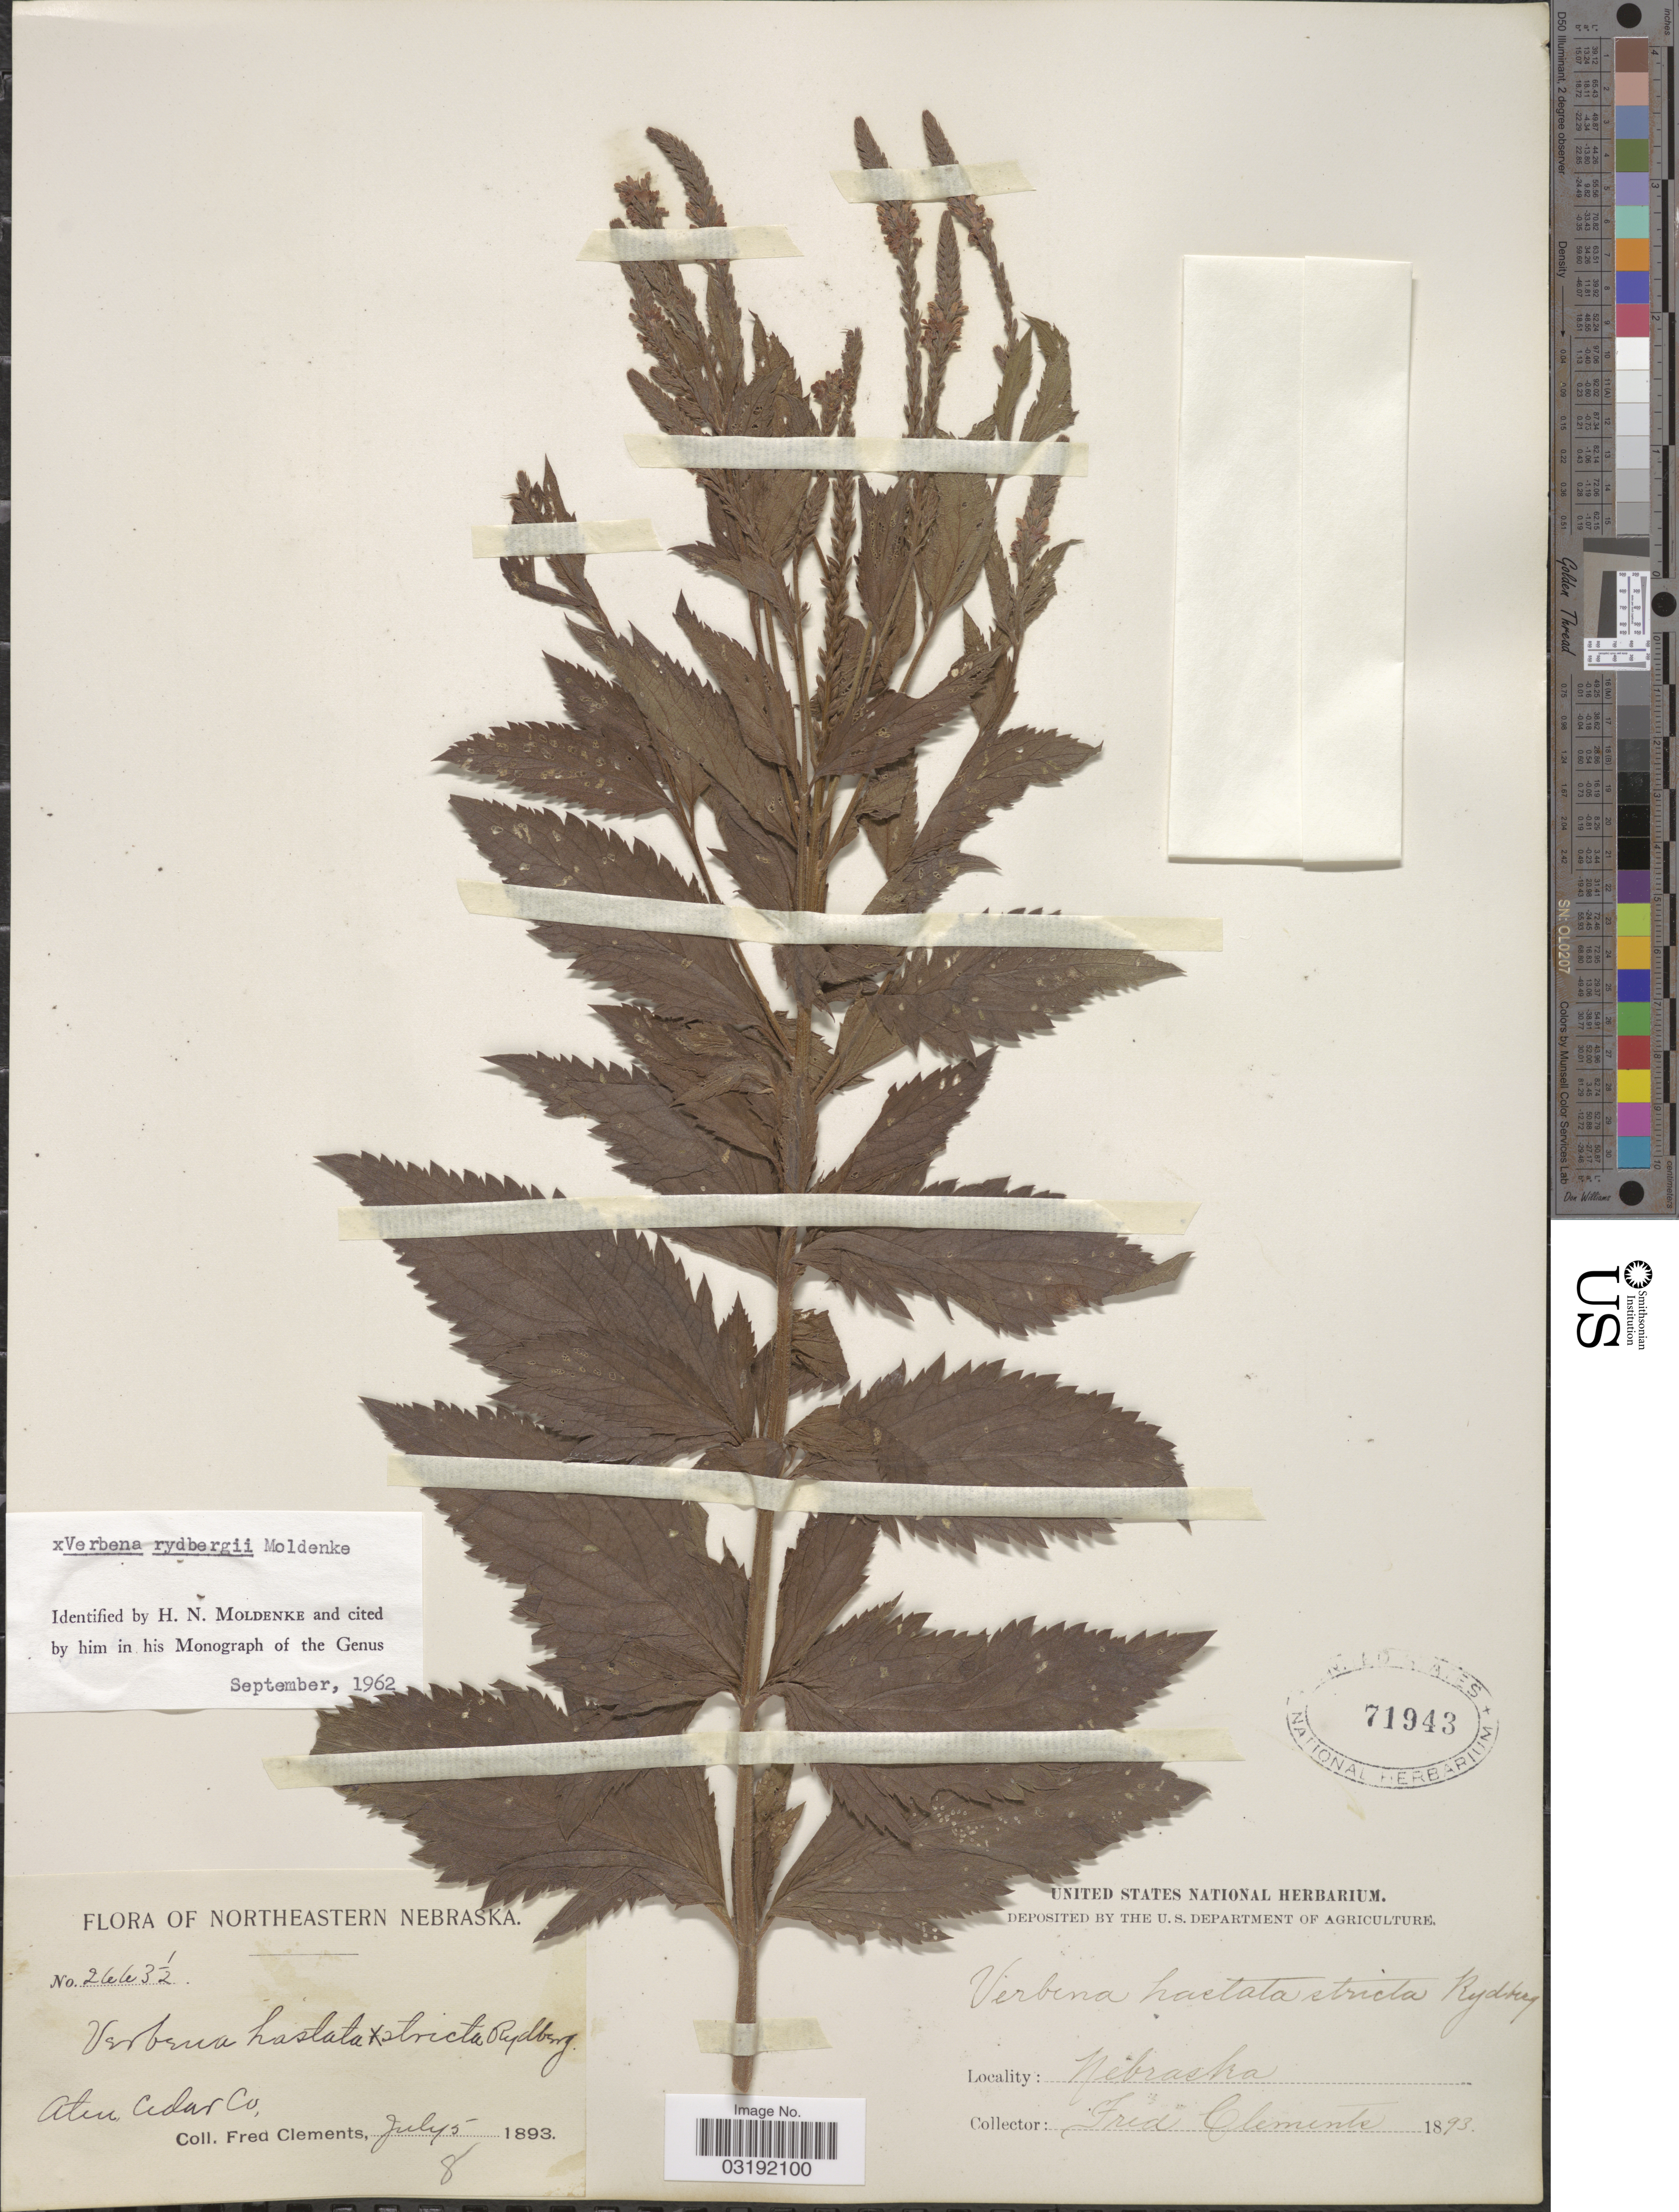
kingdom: Plantae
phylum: Tracheophyta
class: Magnoliopsida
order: Lamiales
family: Verbenaceae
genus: Verbena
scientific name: Verbena rydbergii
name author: Moldenke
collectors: F. Clements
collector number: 2663½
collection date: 1893-07-05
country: United States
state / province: Nebraska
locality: Northeastern Nebraska. Aten Cedar Co.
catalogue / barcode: US 71943